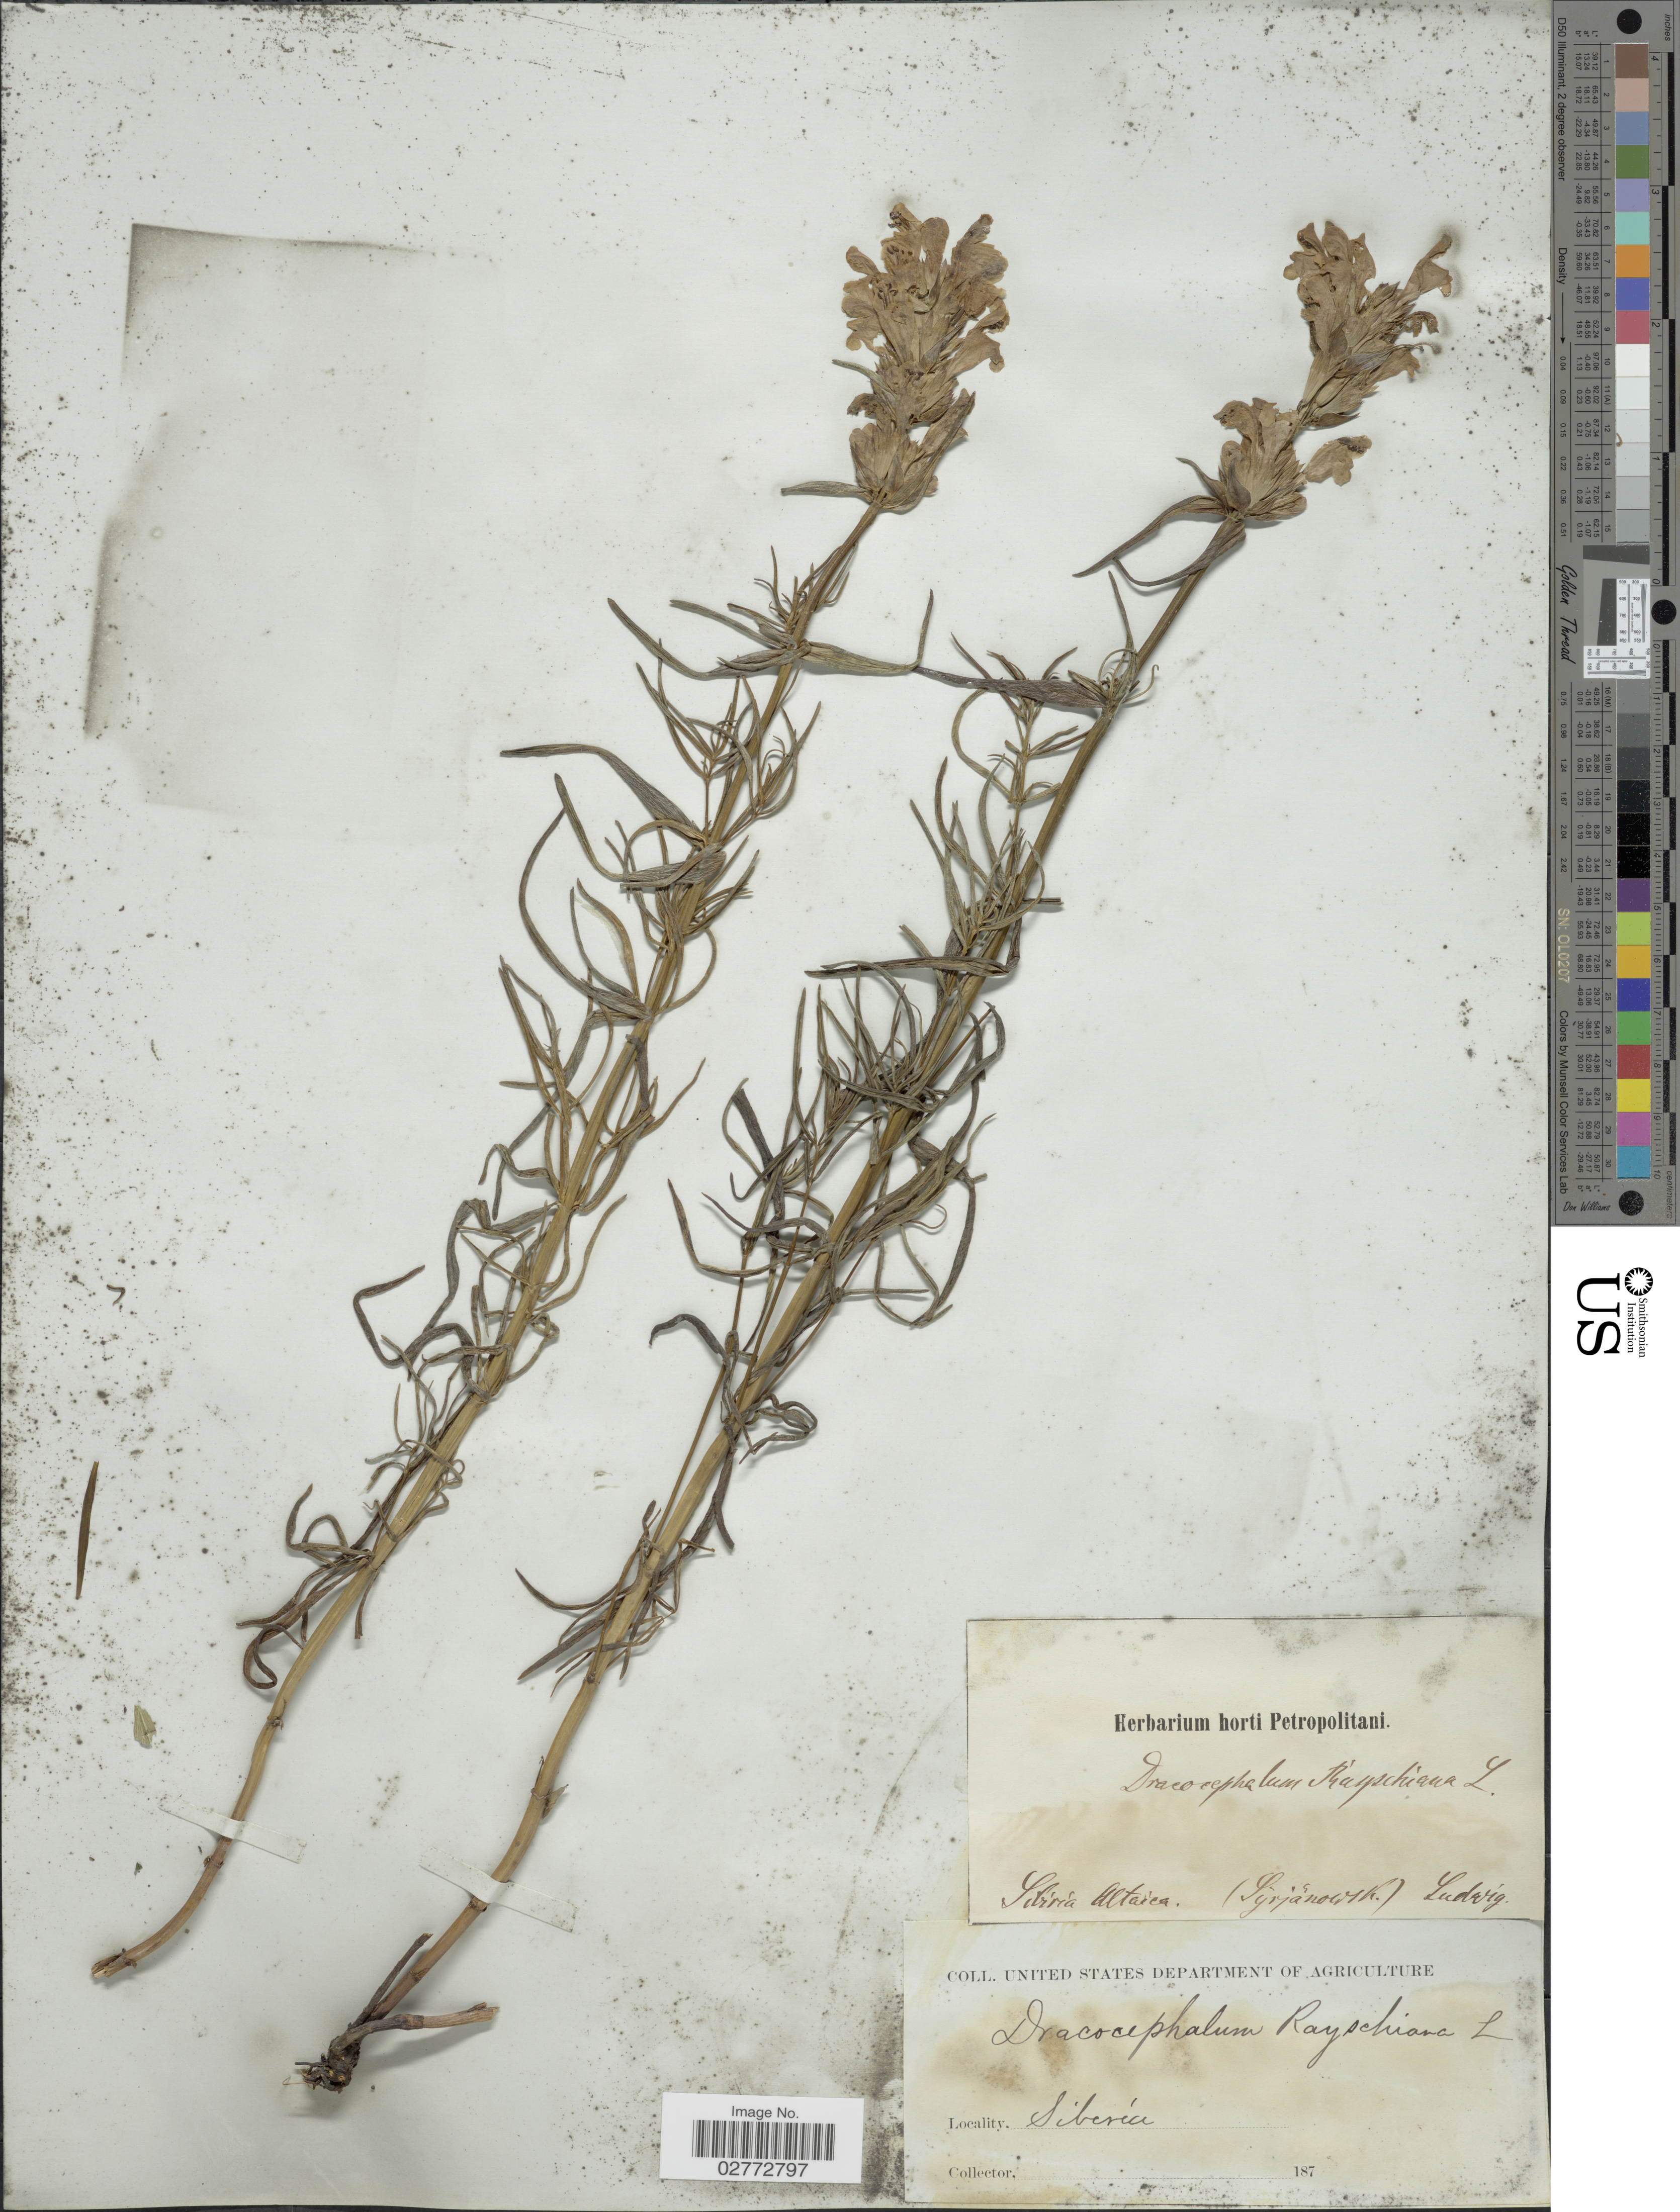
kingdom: Plantae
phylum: Tracheophyta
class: Magnoliopsida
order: Lamiales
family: Lamiaceae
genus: Dracocephalum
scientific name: Dracocephalum ruyschiana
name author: L.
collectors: Ludwig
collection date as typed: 187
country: Russian Federation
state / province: Altai Republic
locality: Siberia Altaica. (Syrjanovsk).